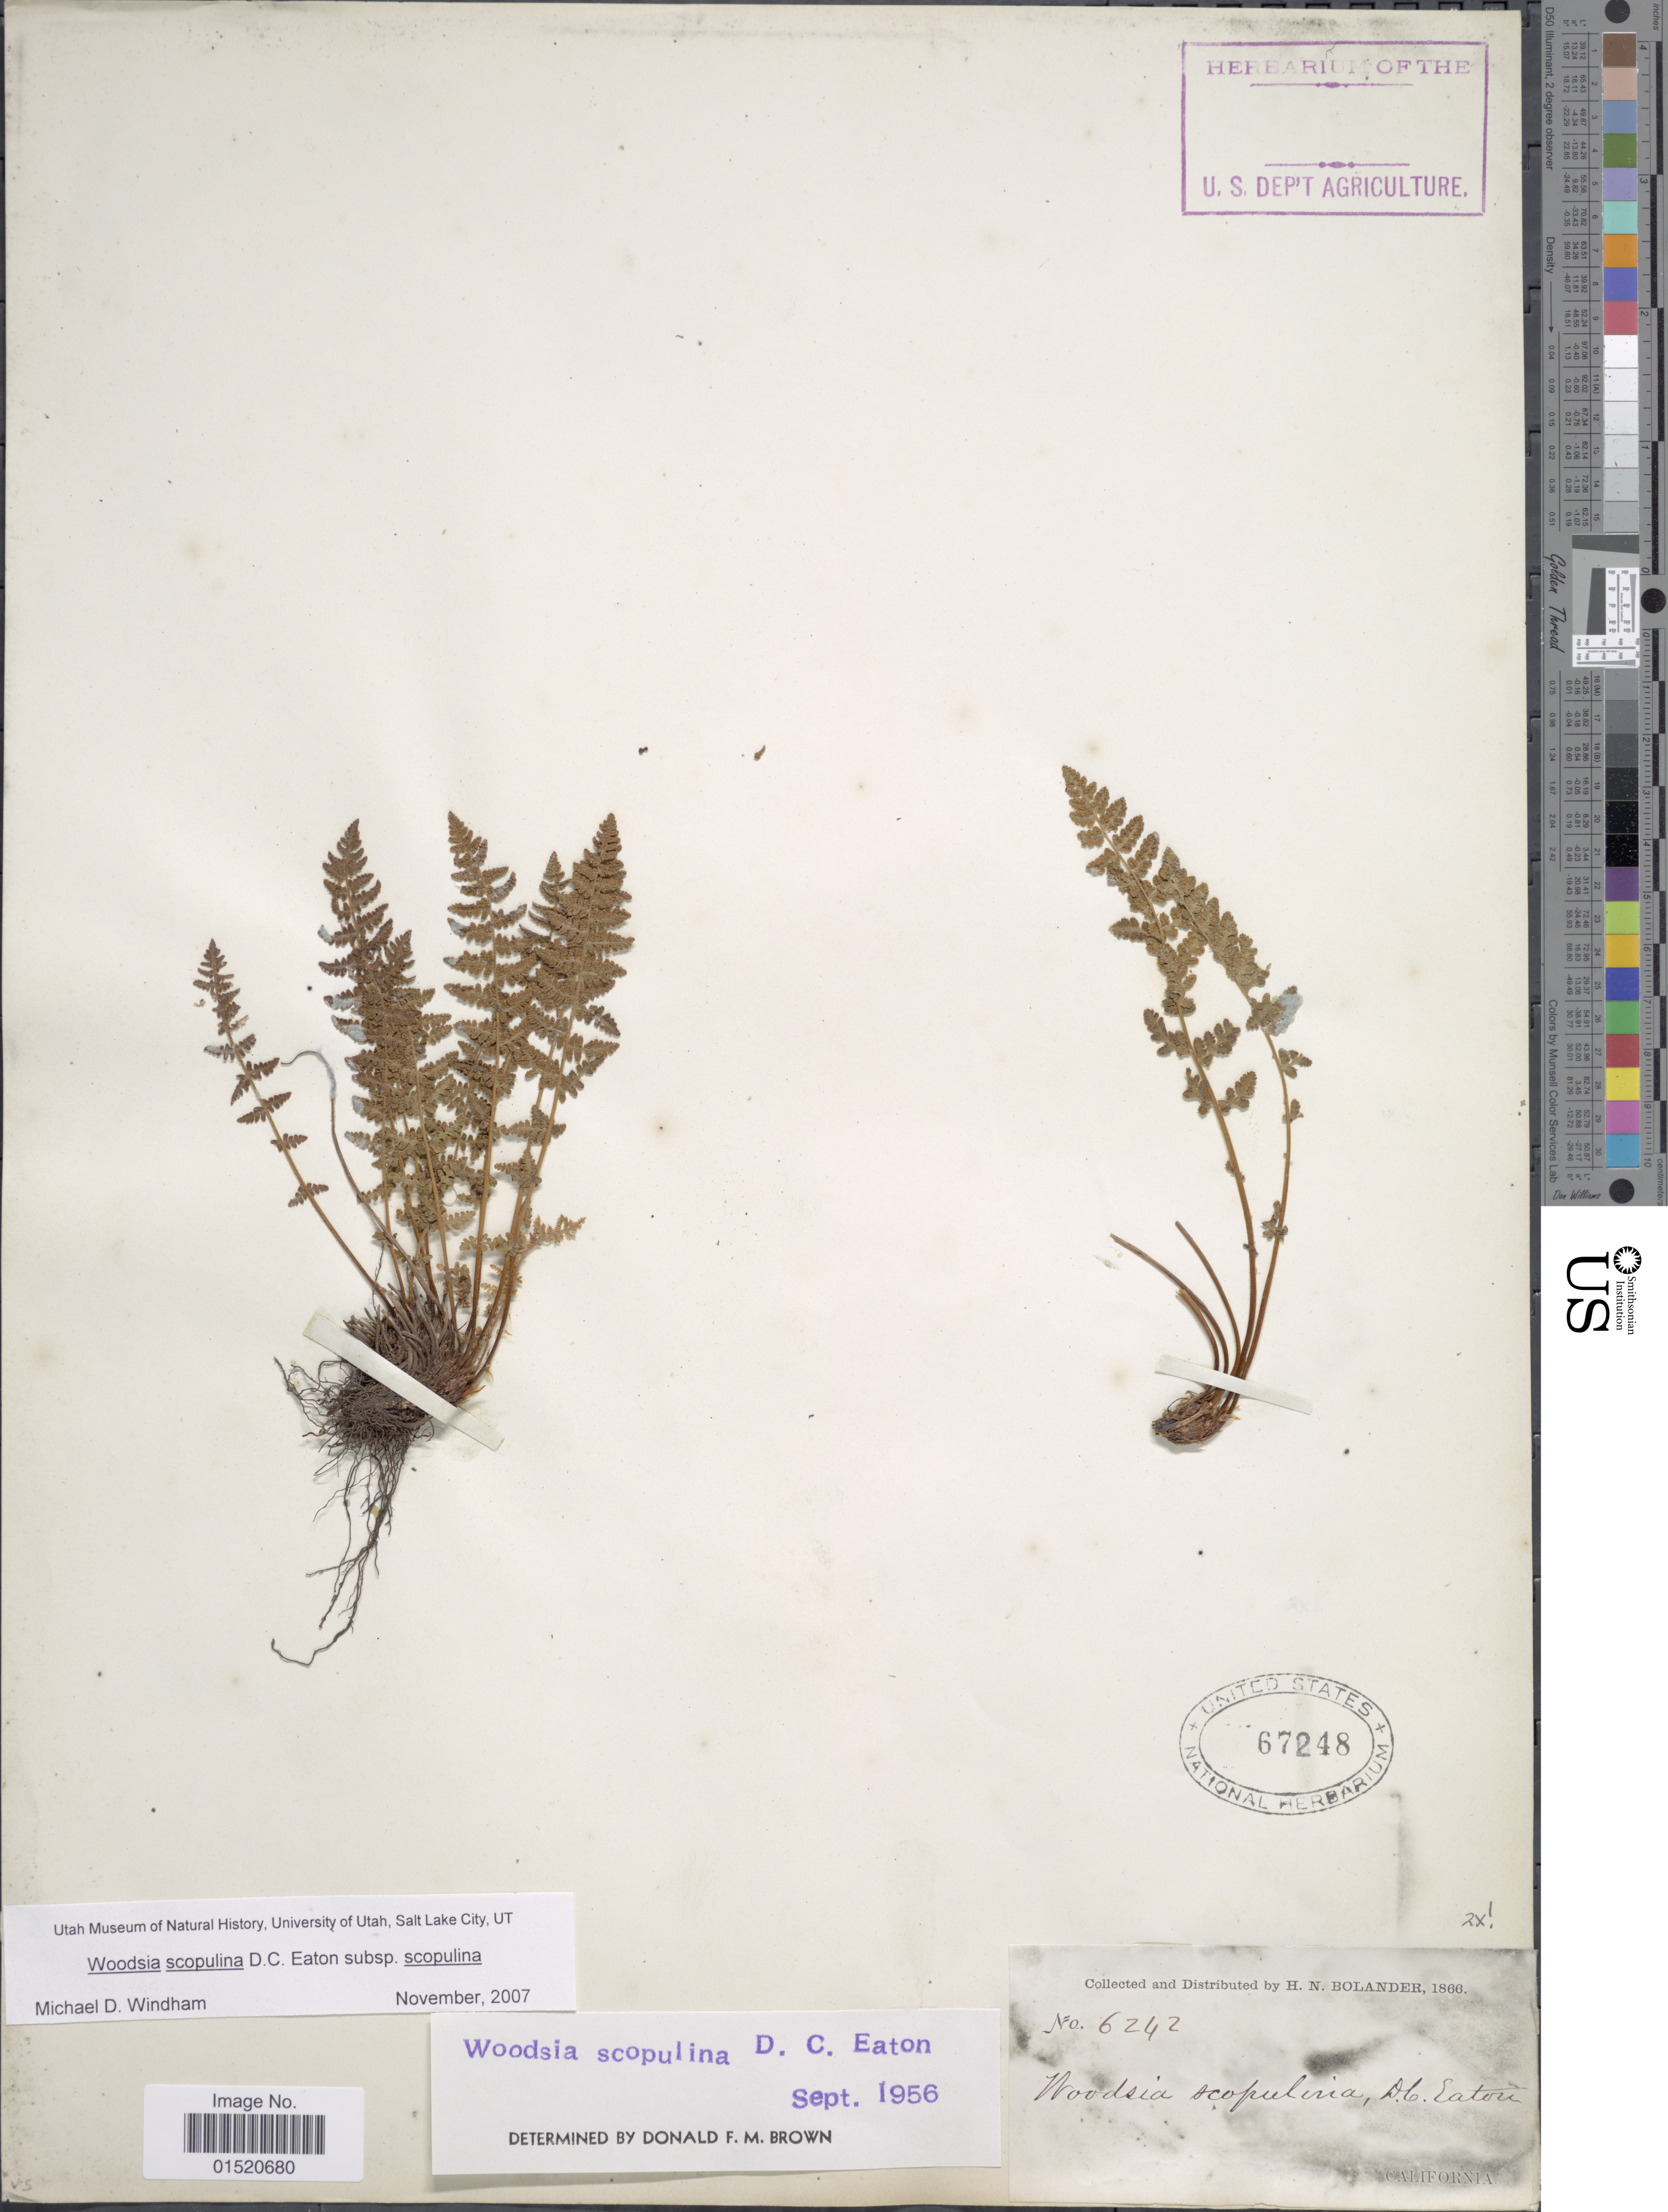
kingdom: Plantae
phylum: Tracheophyta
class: Polypodiopsida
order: Polypodiales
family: Woodsiaceae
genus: Woodsia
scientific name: Woodsia scopulina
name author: D.C. Eaton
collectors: H. Bolander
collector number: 6242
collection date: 1866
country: United States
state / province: California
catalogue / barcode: US 67248